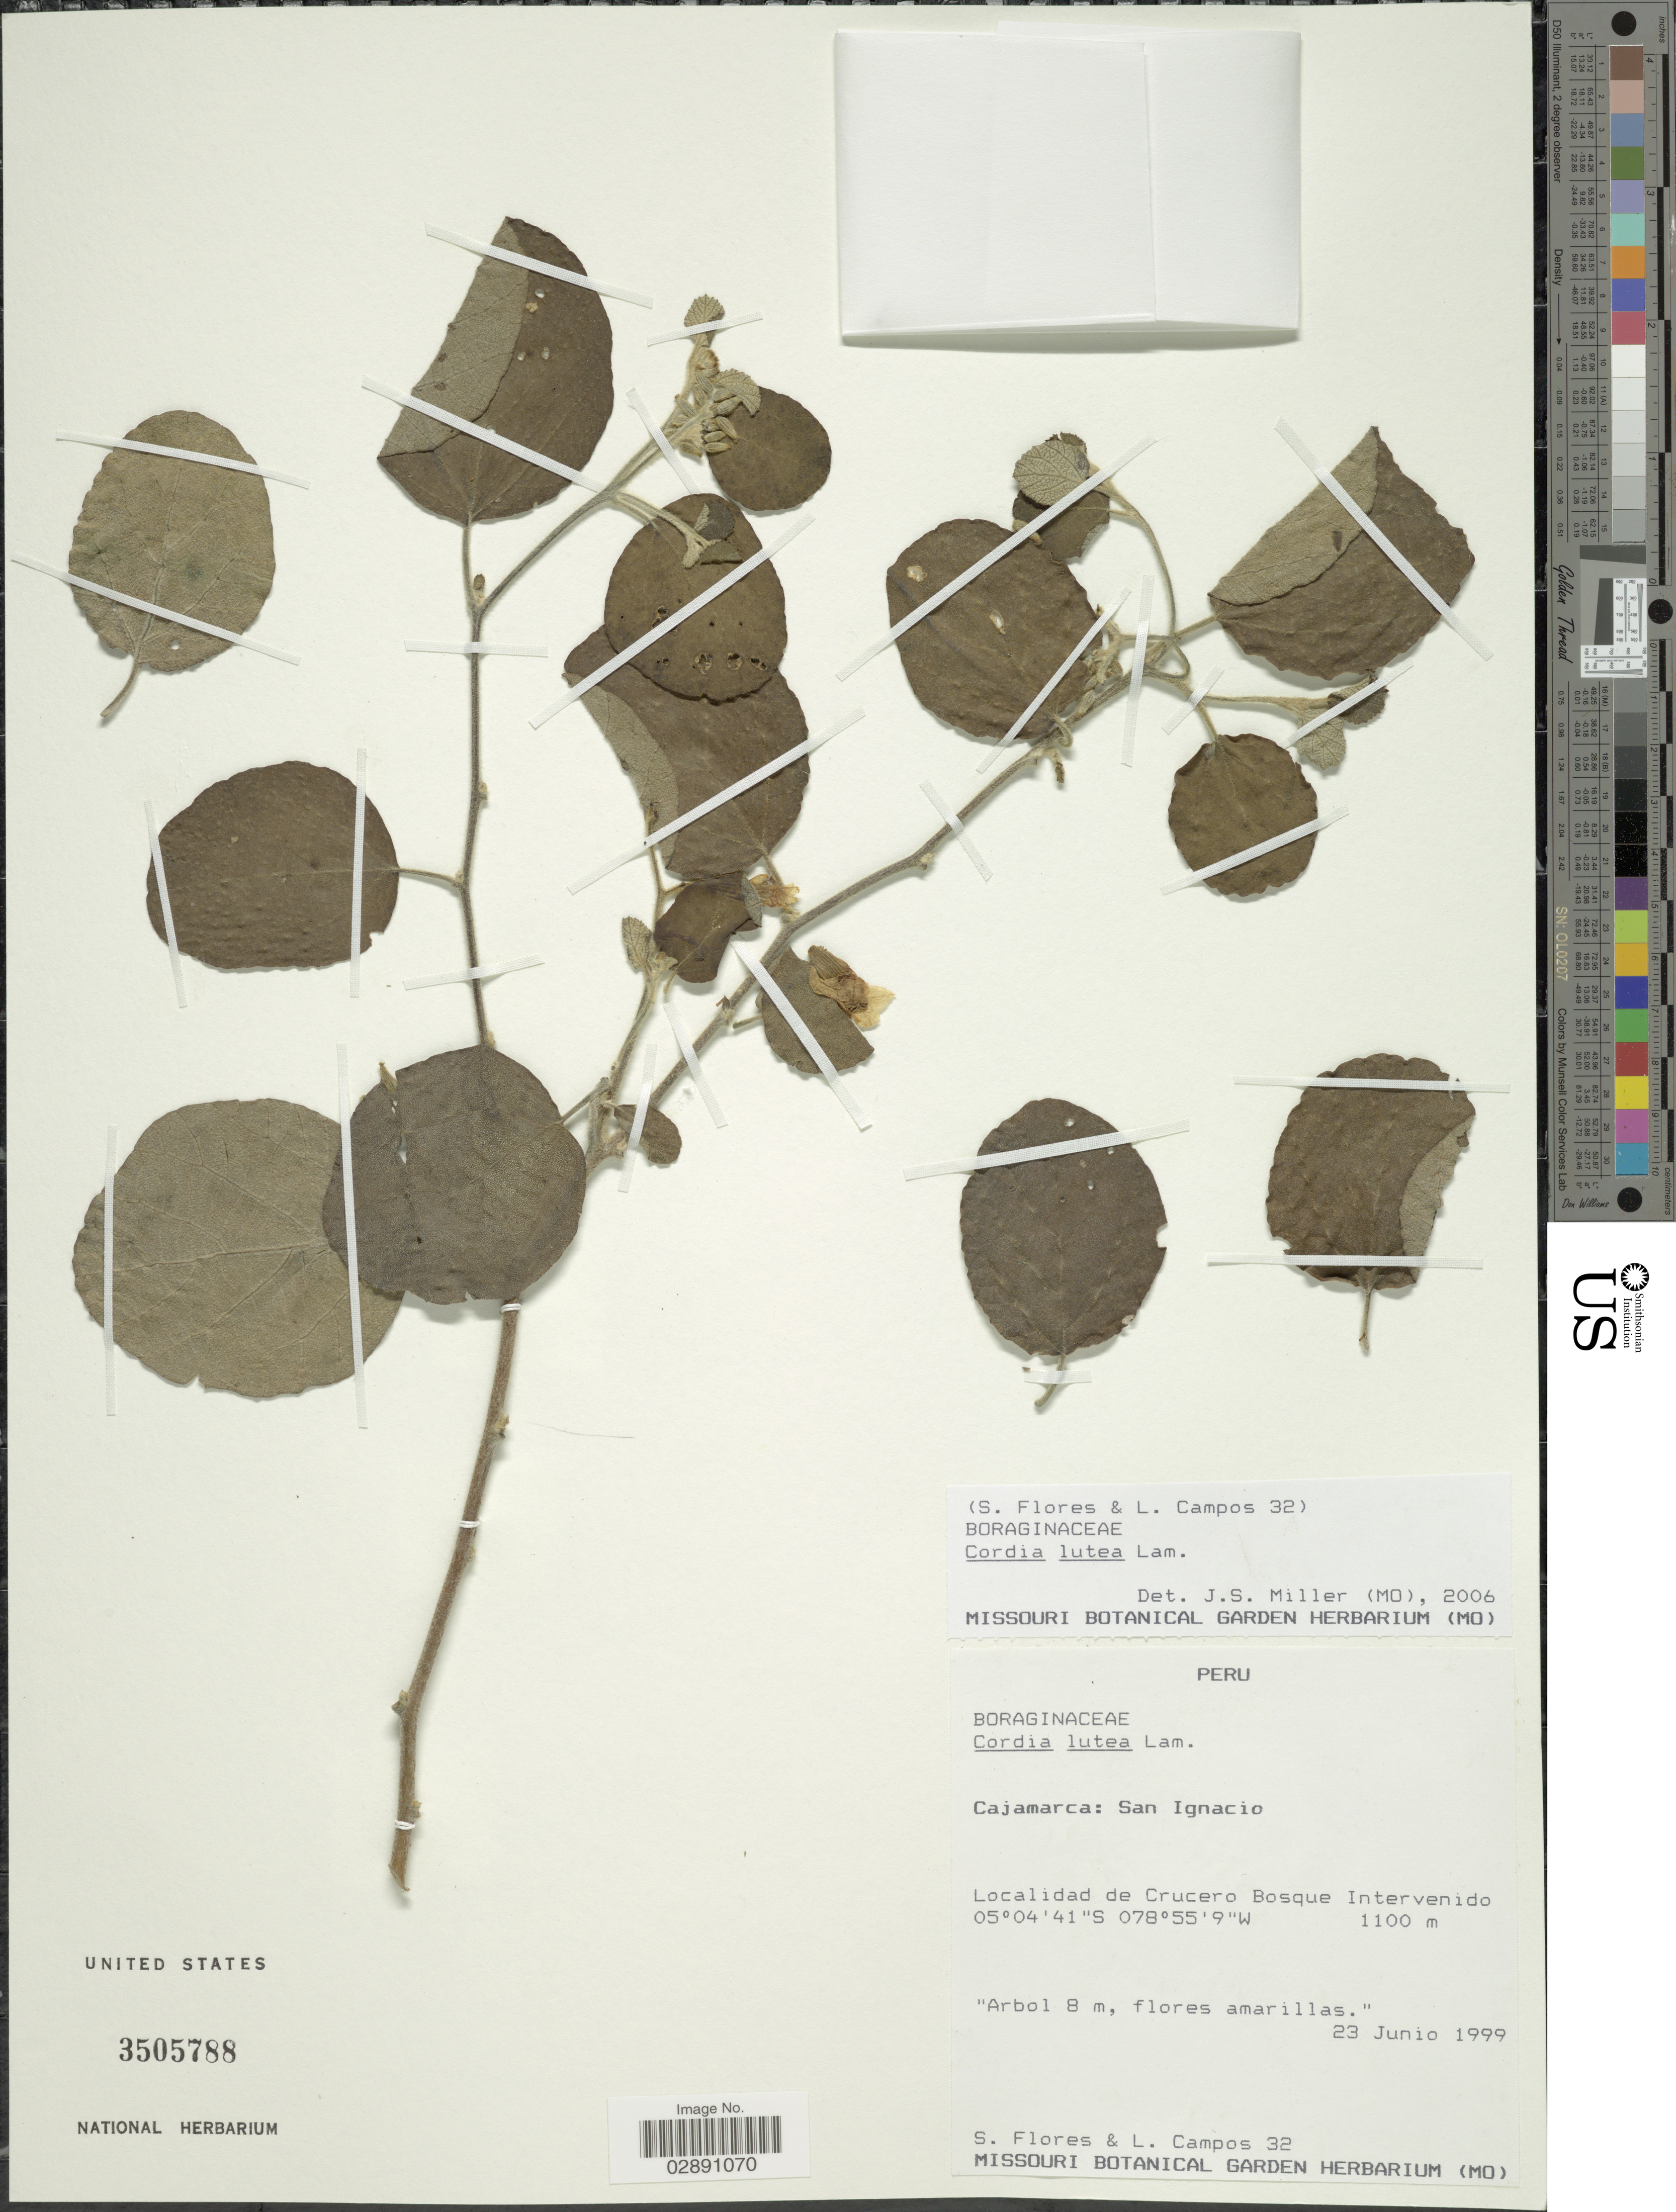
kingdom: Plantae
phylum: Tracheophyta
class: Magnoliopsida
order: Boraginales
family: Cordiaceae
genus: Cordia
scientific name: Cordia lutea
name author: Lam.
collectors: M. Flores & L. Campos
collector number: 32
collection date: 1999-06-23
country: Peru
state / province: Cajamarca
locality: San Ignacio. Localidad de Crucero Bosque Intervenido.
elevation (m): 1100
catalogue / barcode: US 3505788